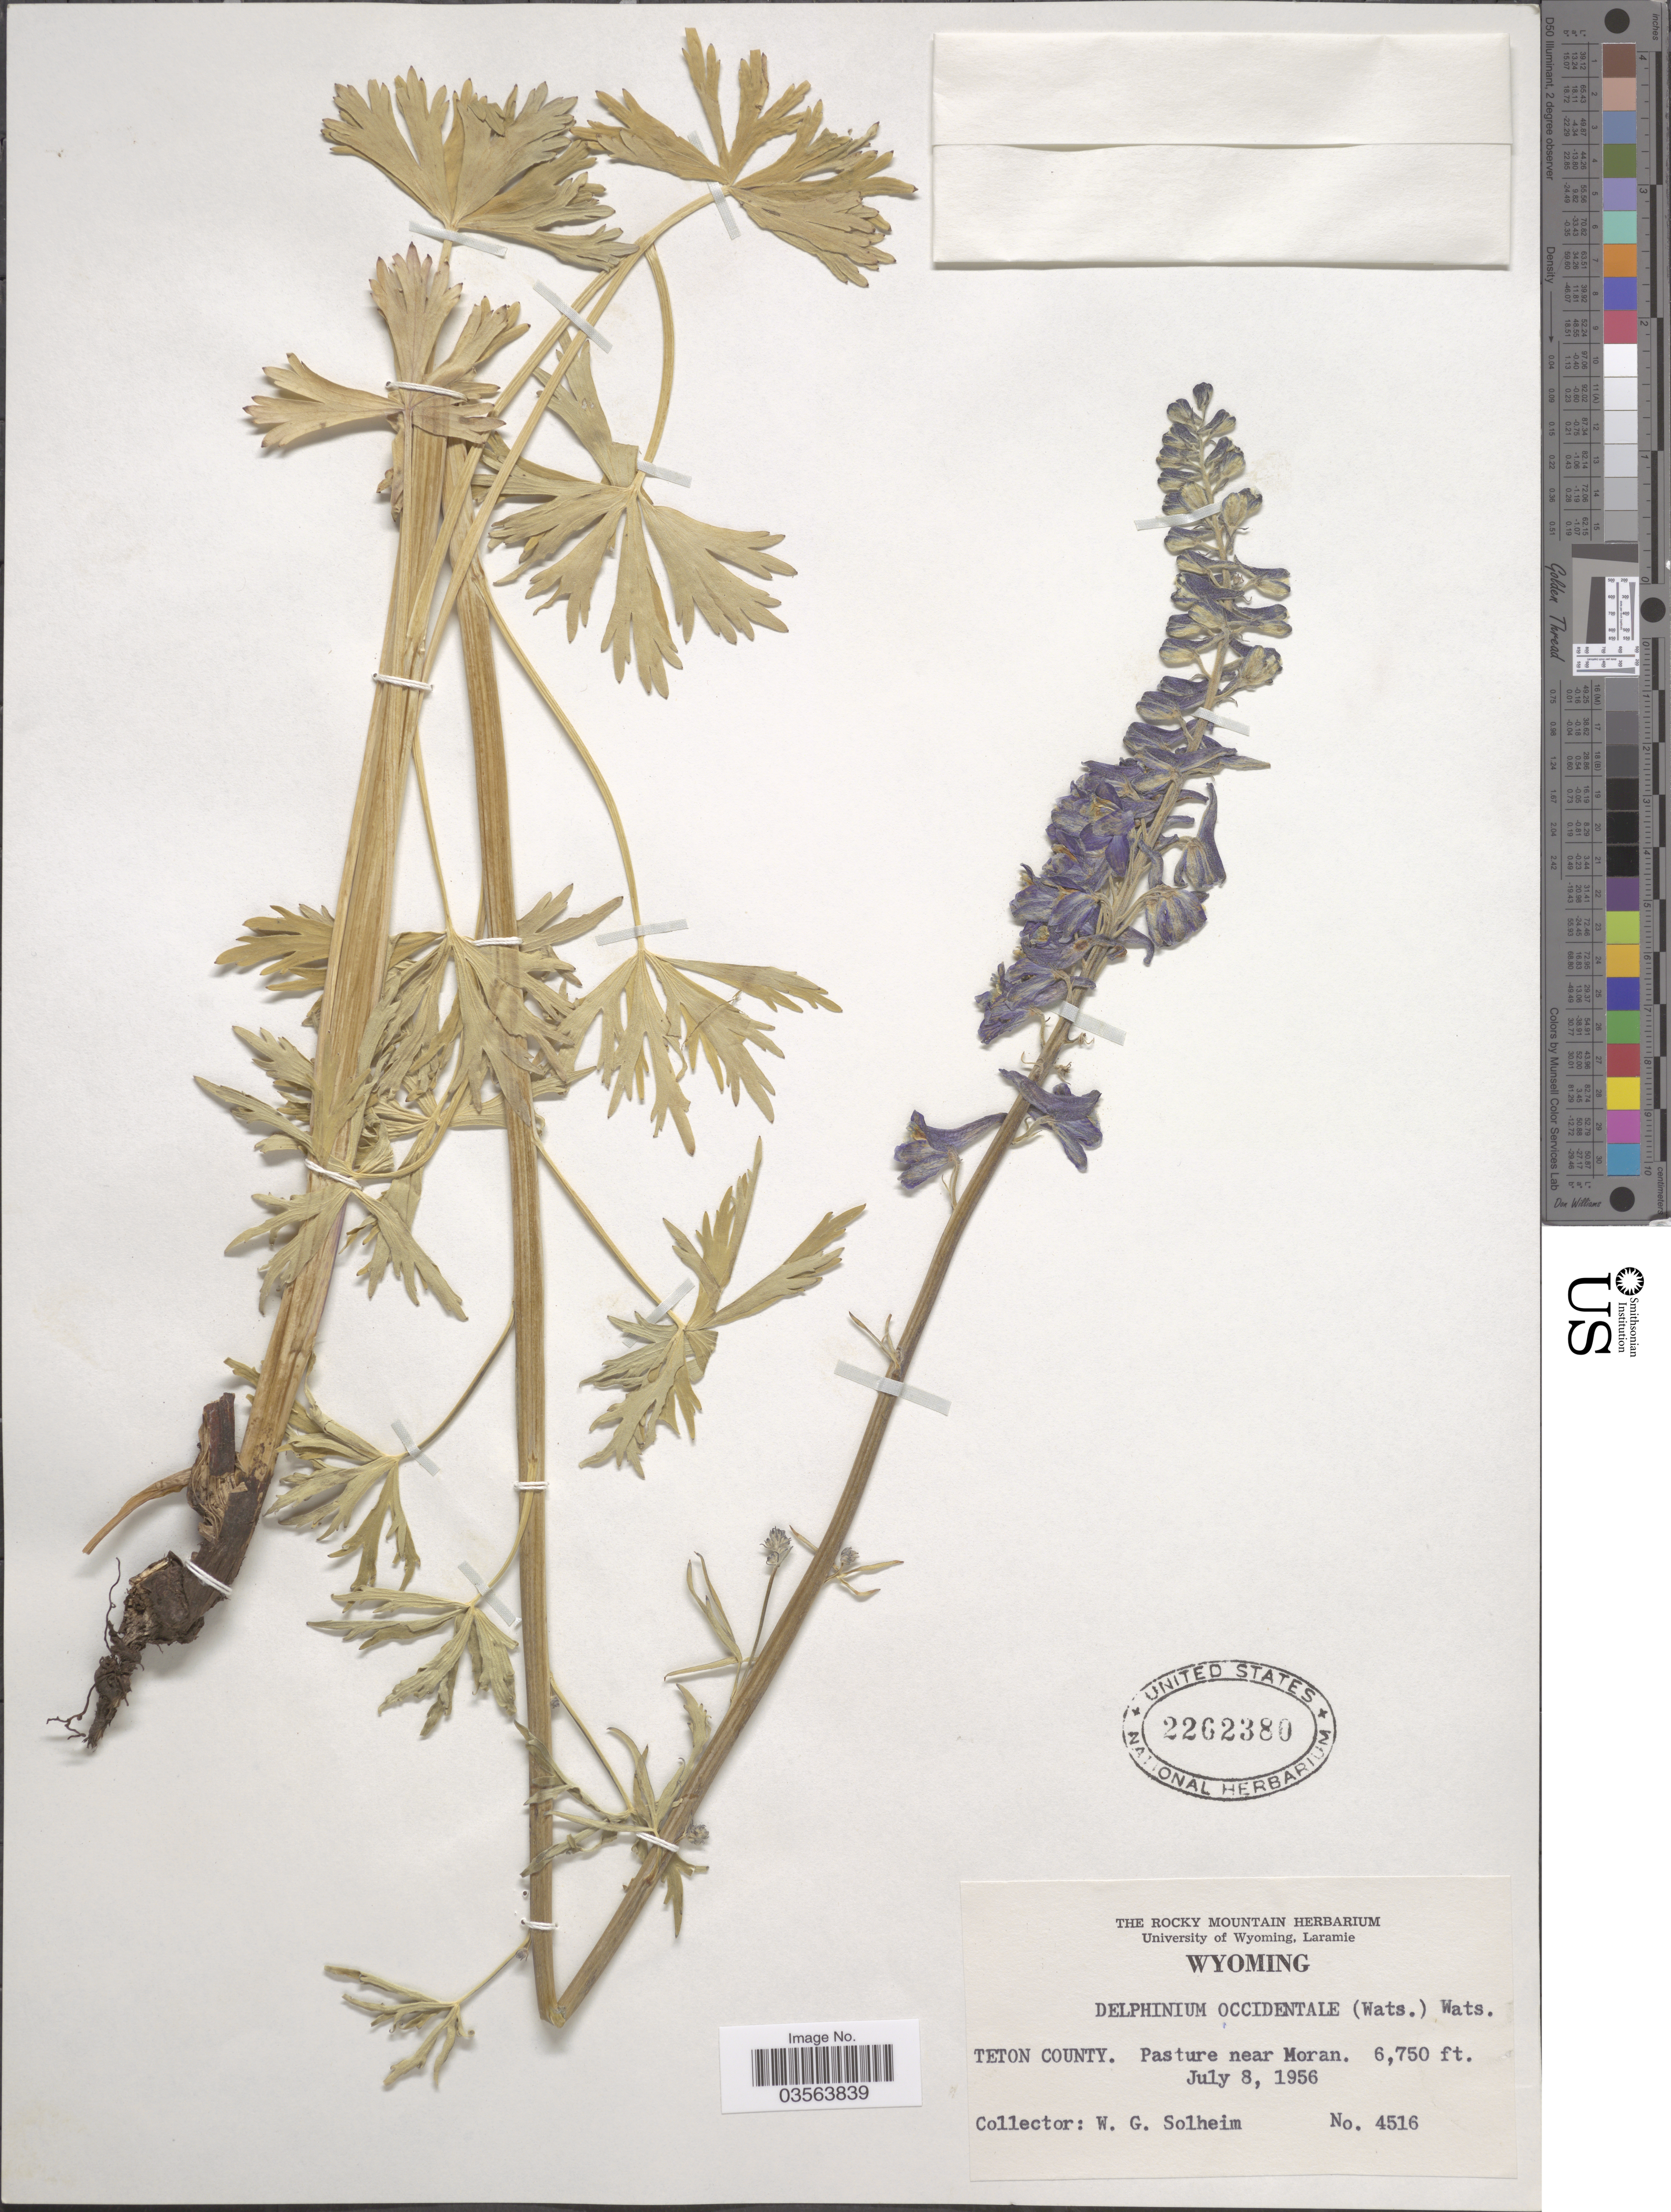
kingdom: Plantae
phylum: Tracheophyta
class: Magnoliopsida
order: Ranunculales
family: Ranunculaceae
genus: Delphinium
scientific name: Delphinium x occidentale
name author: (S. Watson) S. Watson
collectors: W. Solheim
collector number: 4516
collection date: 1956-07-08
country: United States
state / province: Wyoming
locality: Teton County. Pasture near Moran.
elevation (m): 2057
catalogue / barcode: US 2262380